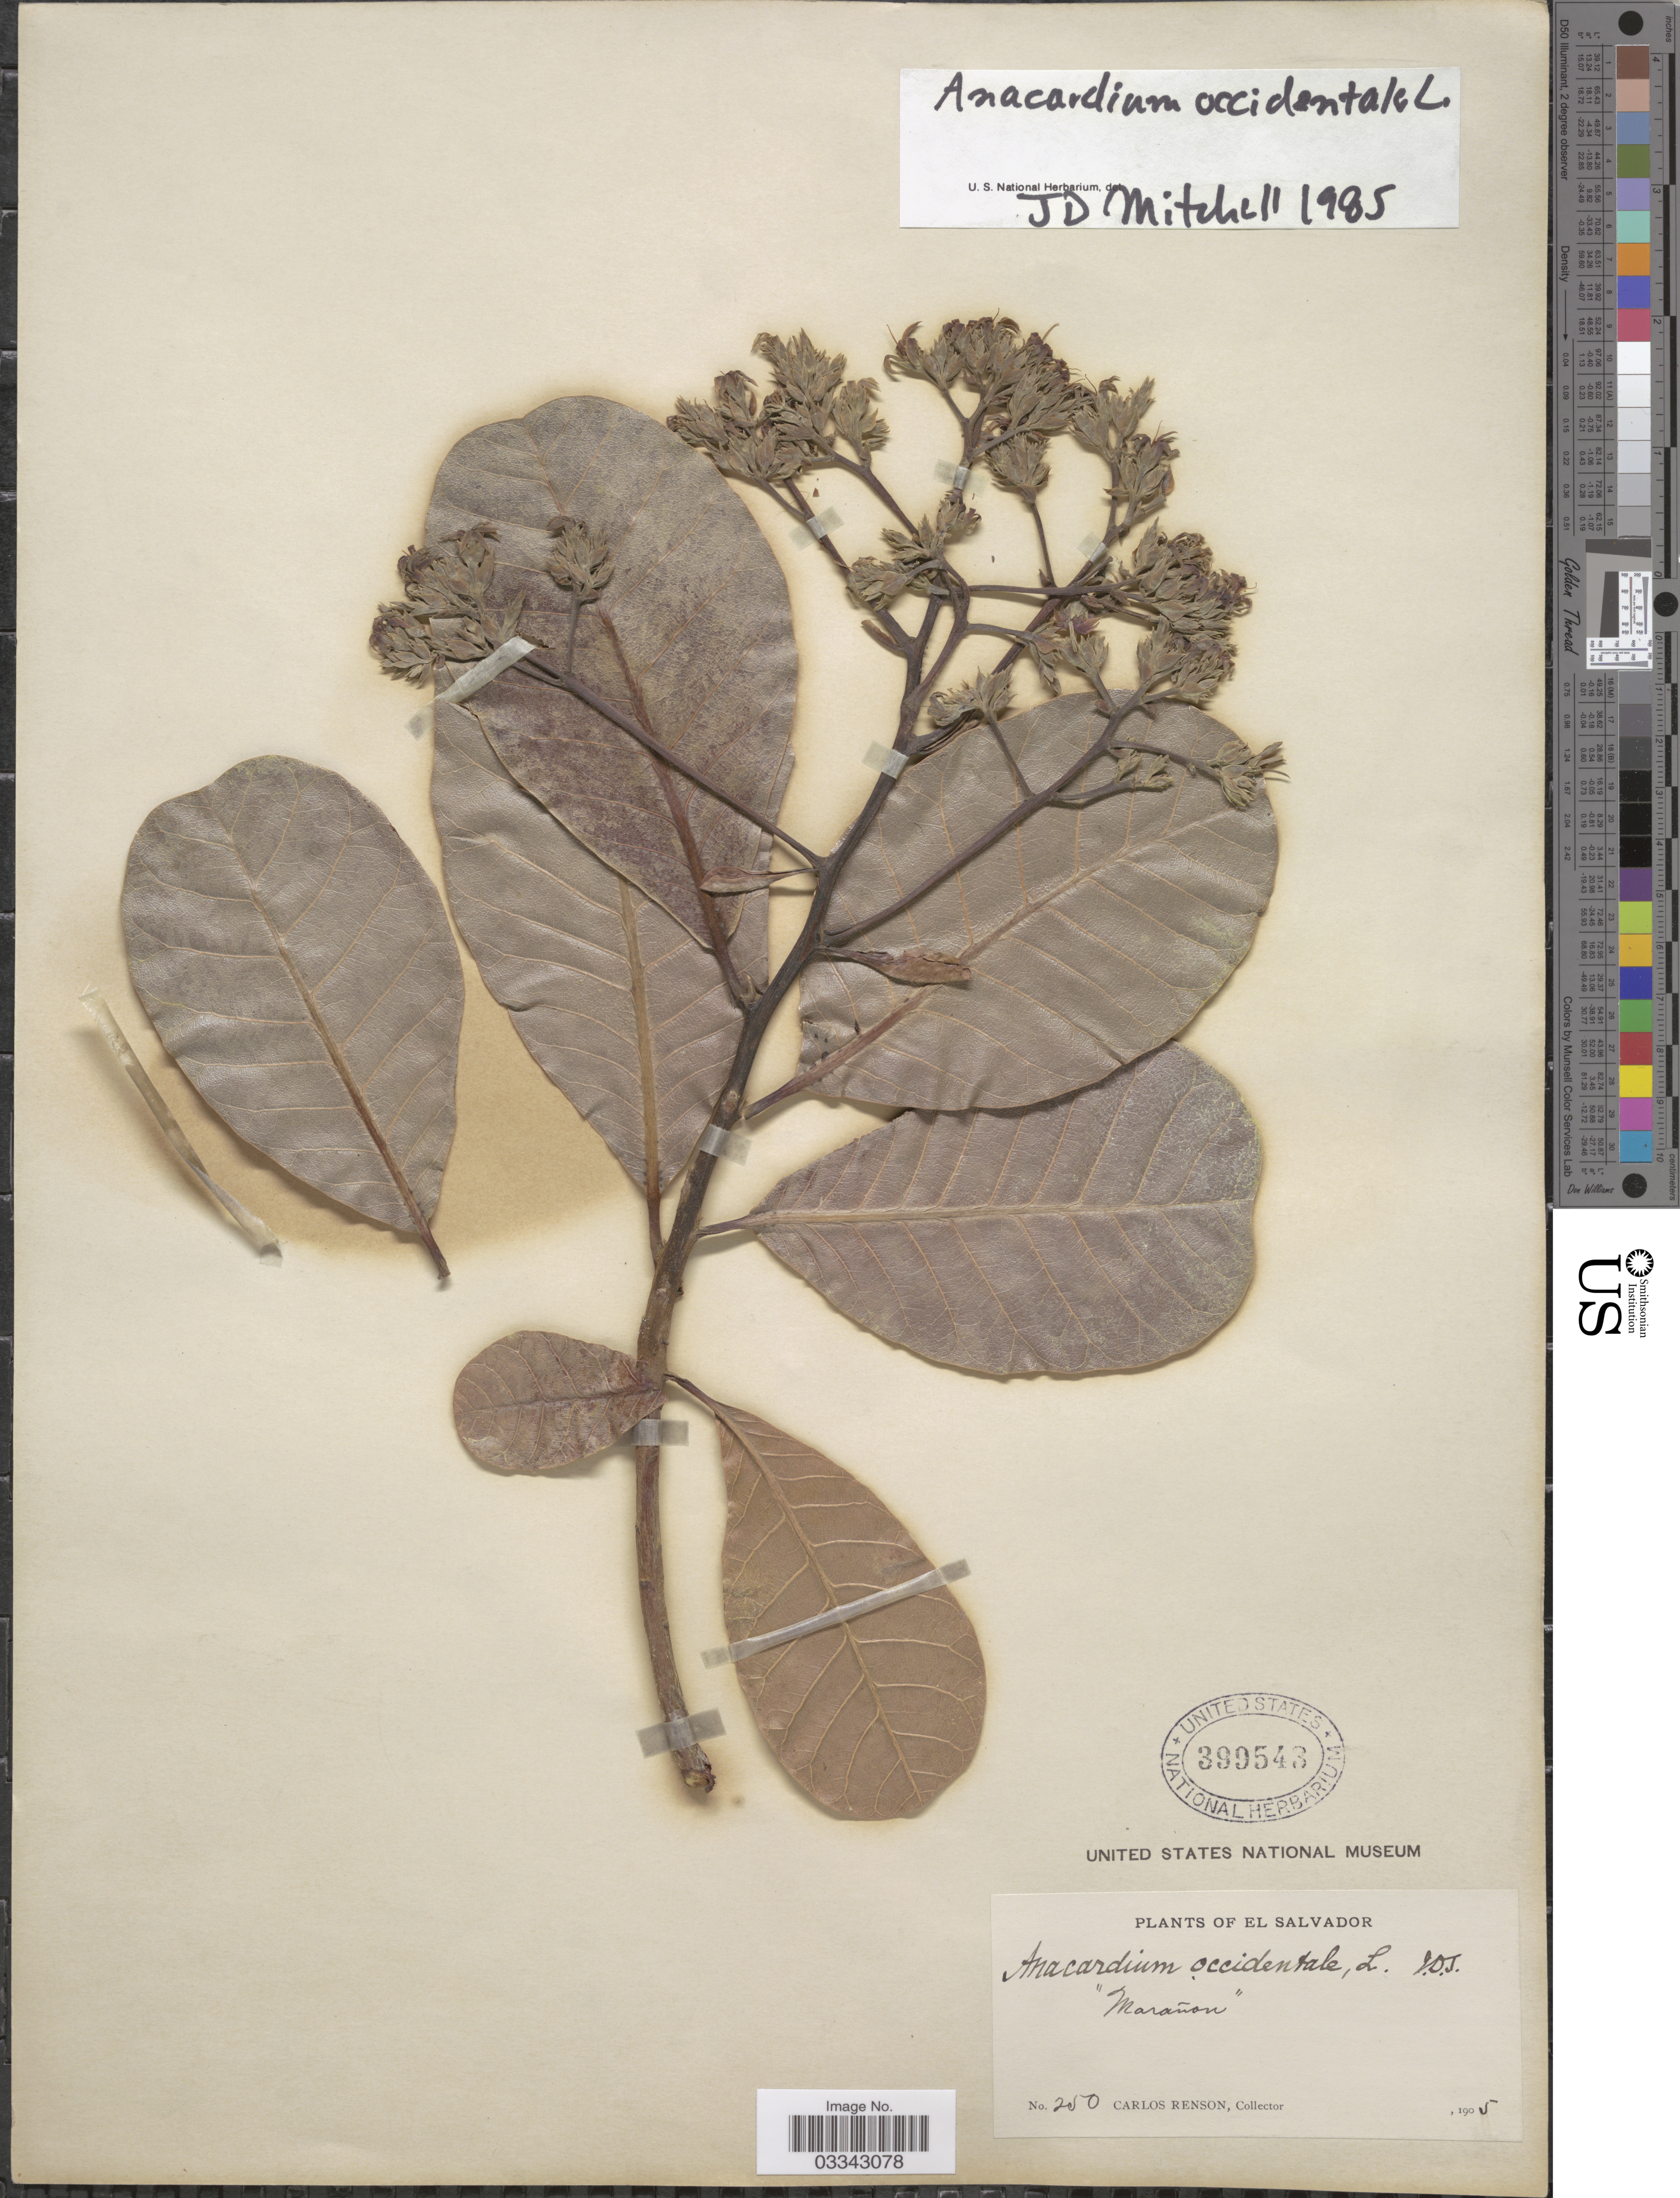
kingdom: Plantae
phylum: Tracheophyta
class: Magnoliopsida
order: Sapindales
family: Anacardiaceae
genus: Anacardium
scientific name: Anacardium occidentale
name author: L.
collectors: C. Renson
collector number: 250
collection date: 1905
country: El Salvador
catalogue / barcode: US 399543